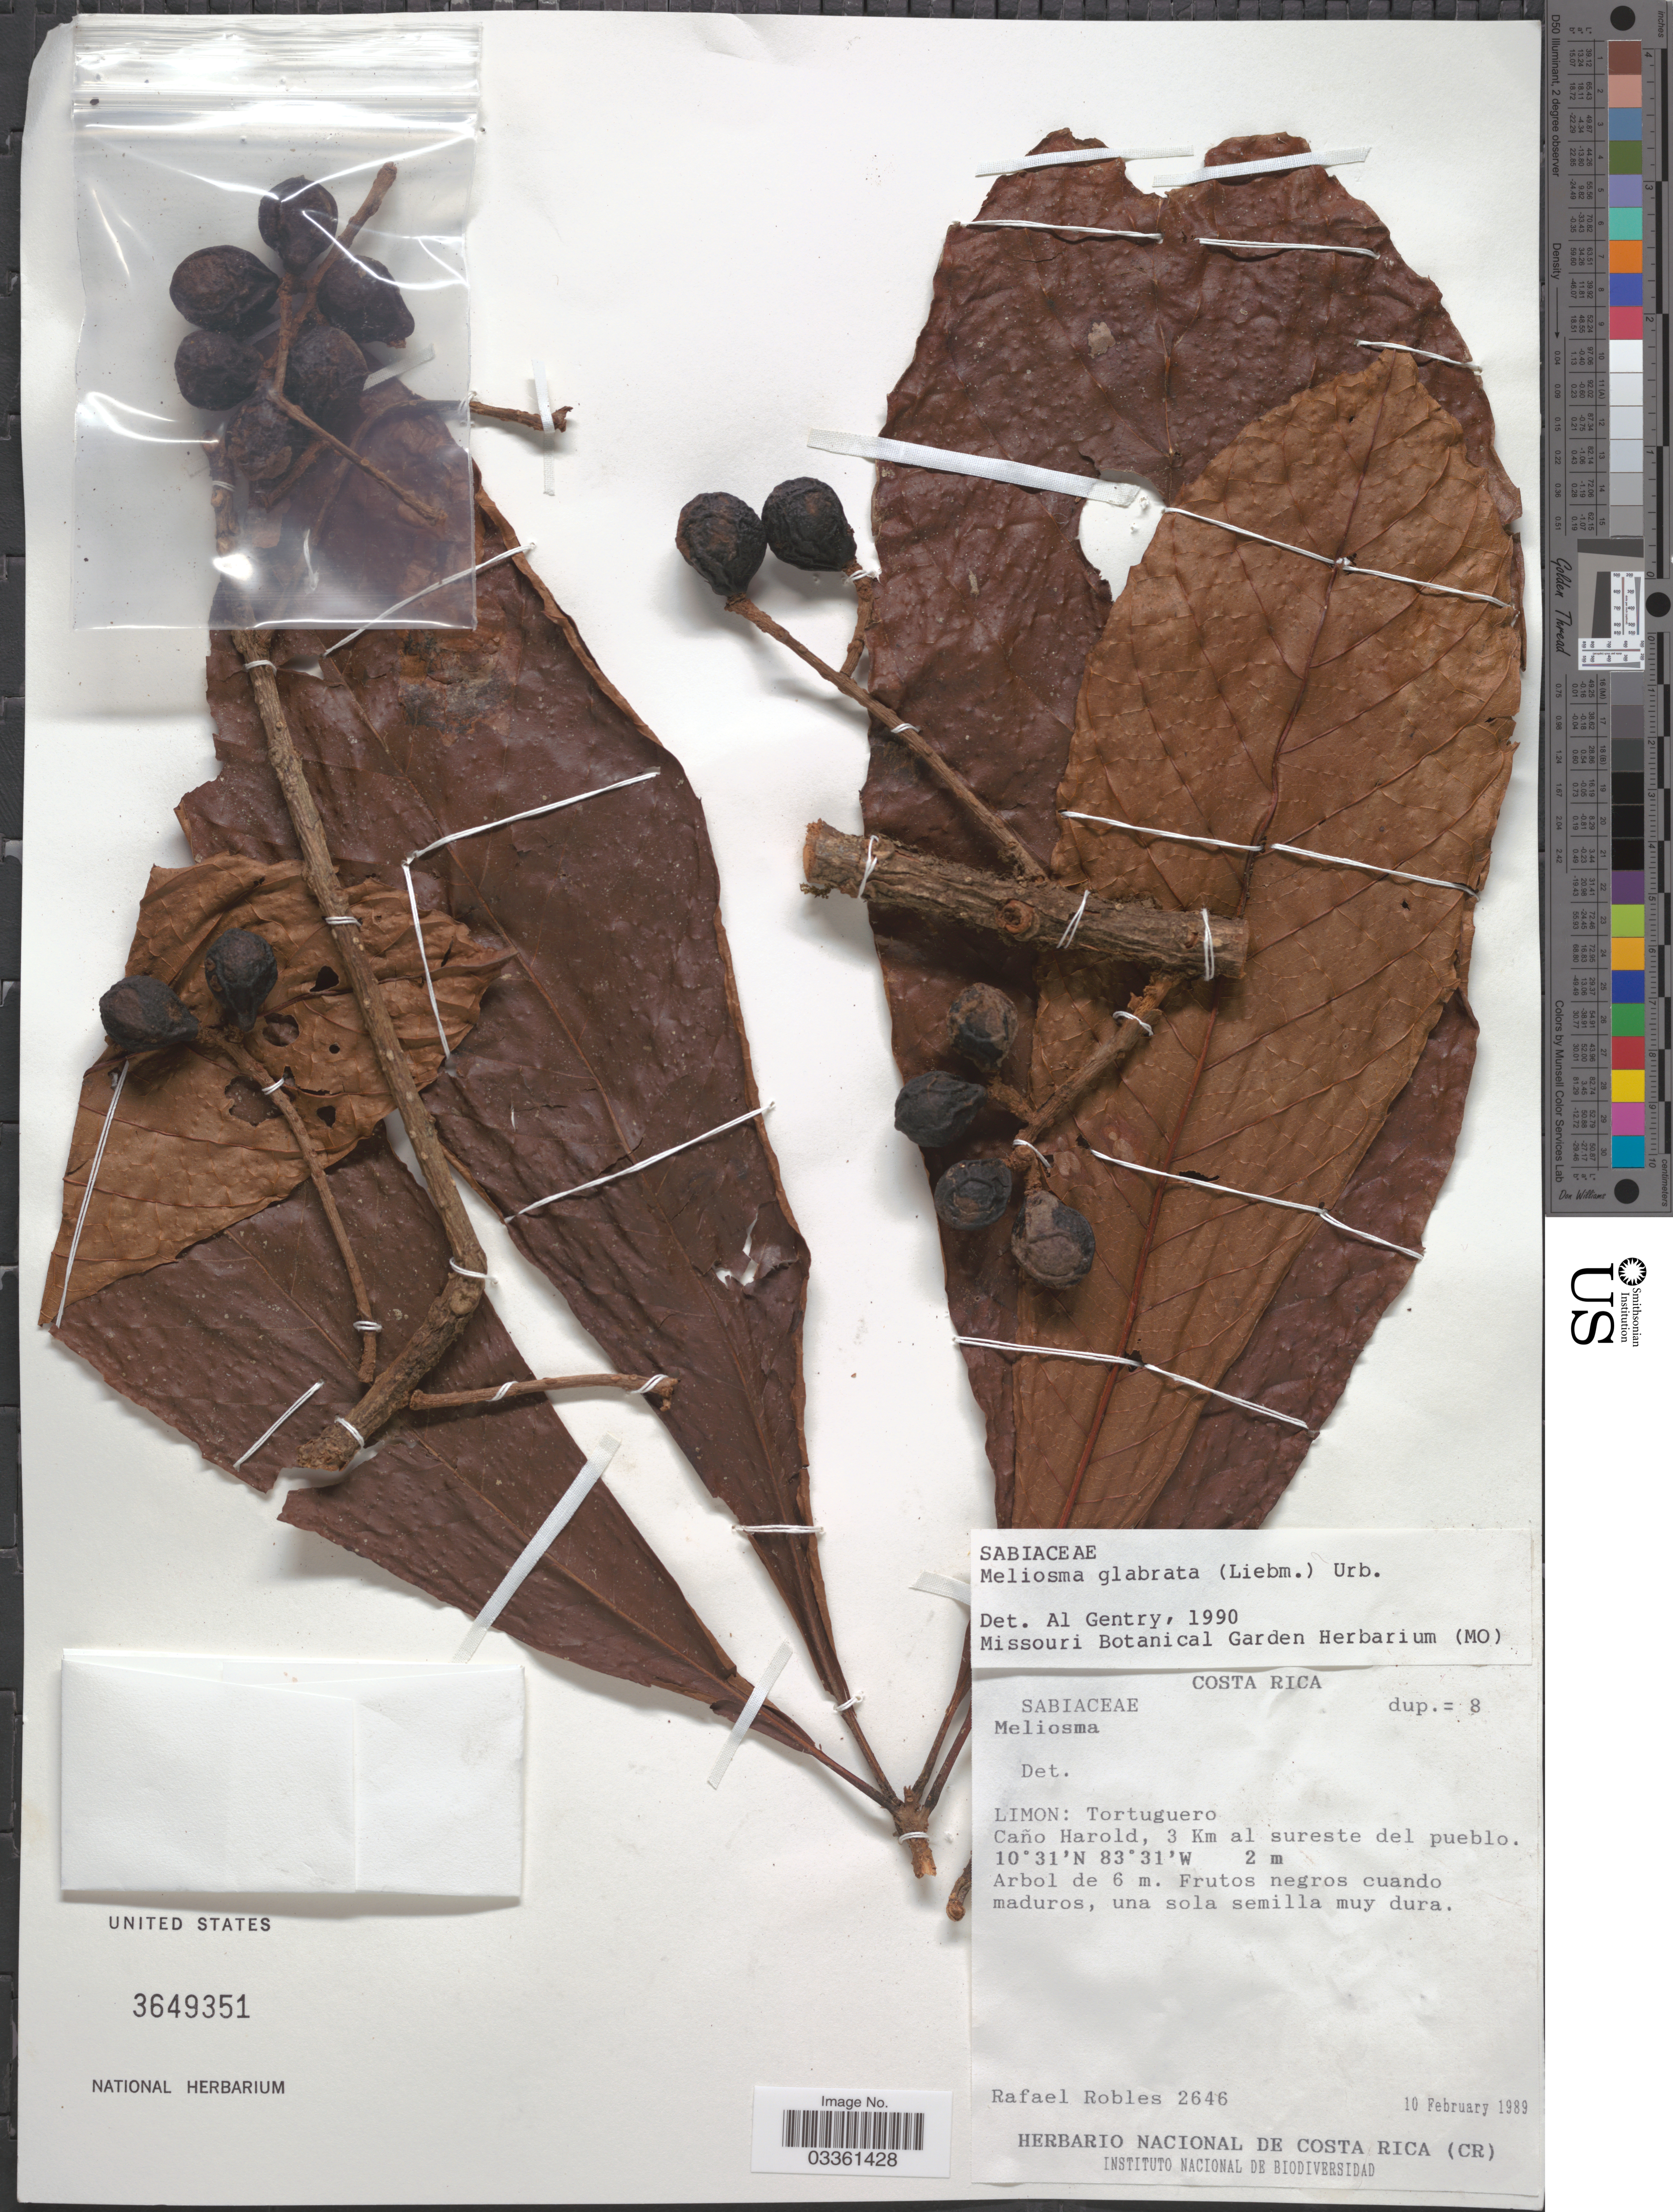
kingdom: Plantae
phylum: Tracheophyta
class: Magnoliopsida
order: Proteales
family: Sabiaceae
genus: Meliosma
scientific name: Meliosma glabrata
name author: (Liebm.) Urb.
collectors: R. Robles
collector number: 2646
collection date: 1989-02-10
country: Costa Rica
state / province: Limón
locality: Tortuguero. Caño Harold, 3 Km al sureste del pueblo.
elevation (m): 2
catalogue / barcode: US 3649351